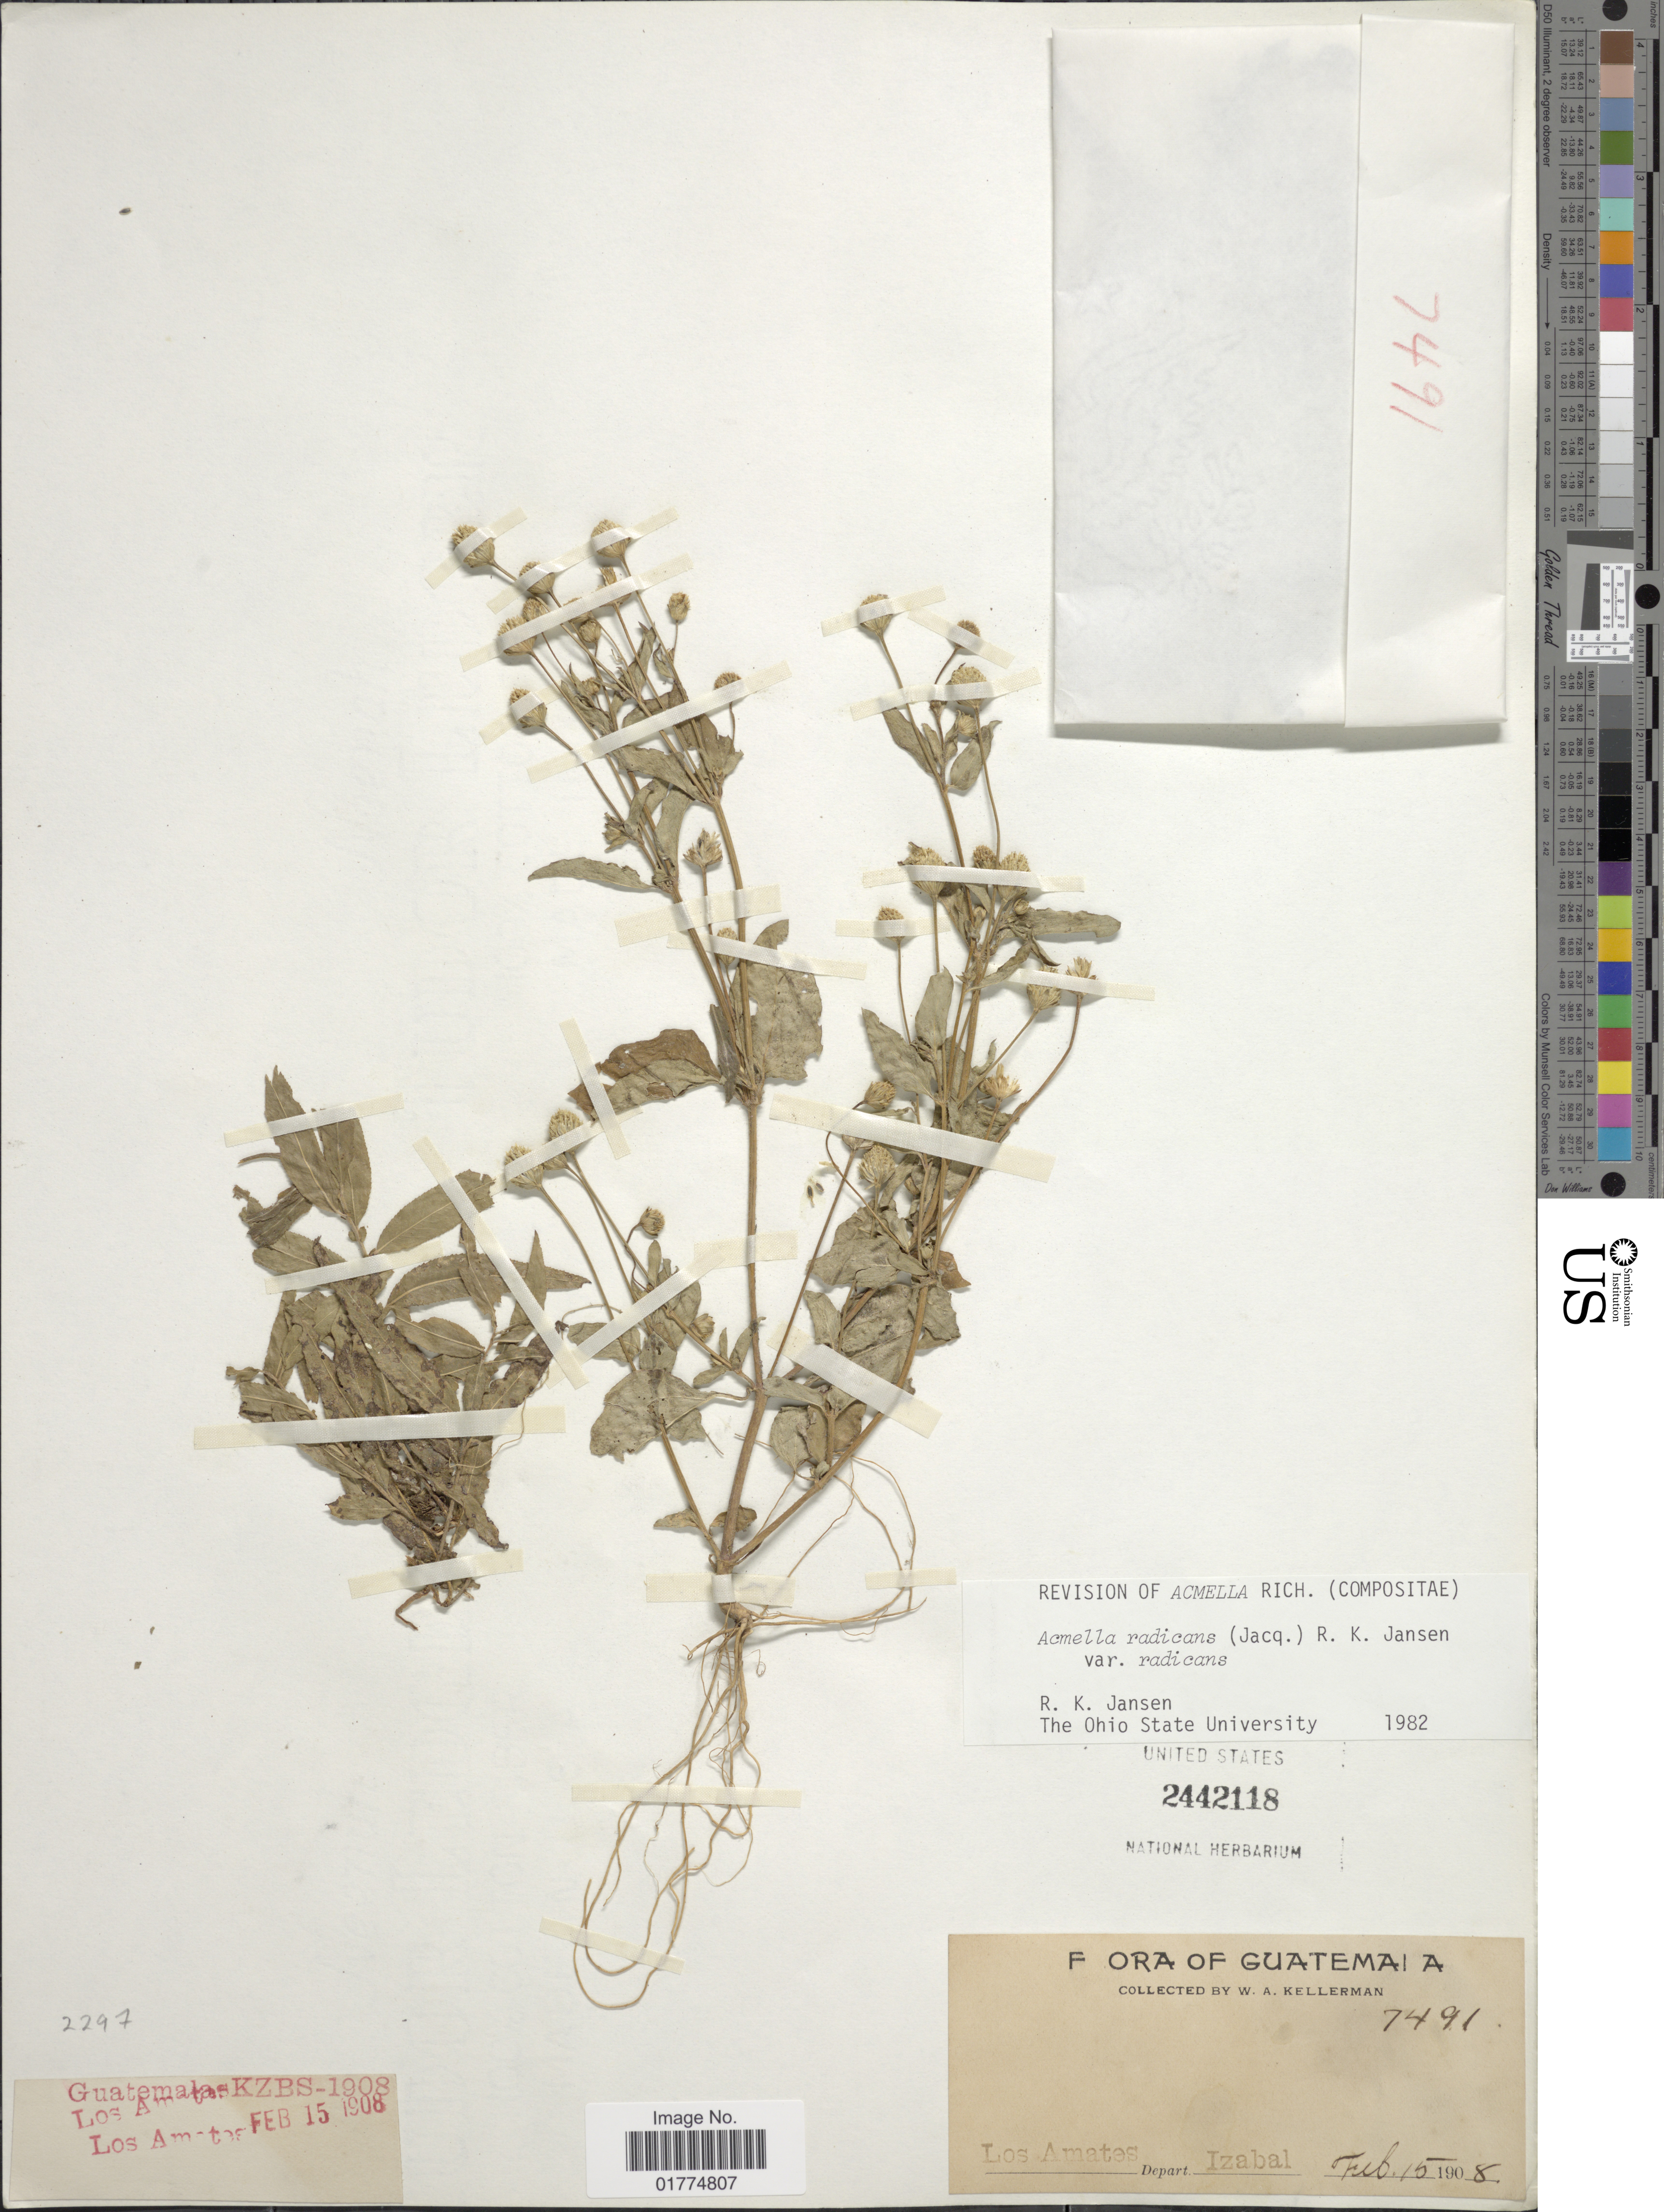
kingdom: Plantae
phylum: Tracheophyta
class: Magnoliopsida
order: Asterales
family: Asteraceae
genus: Acmella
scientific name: Acmella radicans var. radicans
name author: (Jacq.) R.K. Jansen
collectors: W. Kellerman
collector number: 7491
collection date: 1908-02-15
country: Guatemala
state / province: Izabal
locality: Los Amates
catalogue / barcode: US 2442118